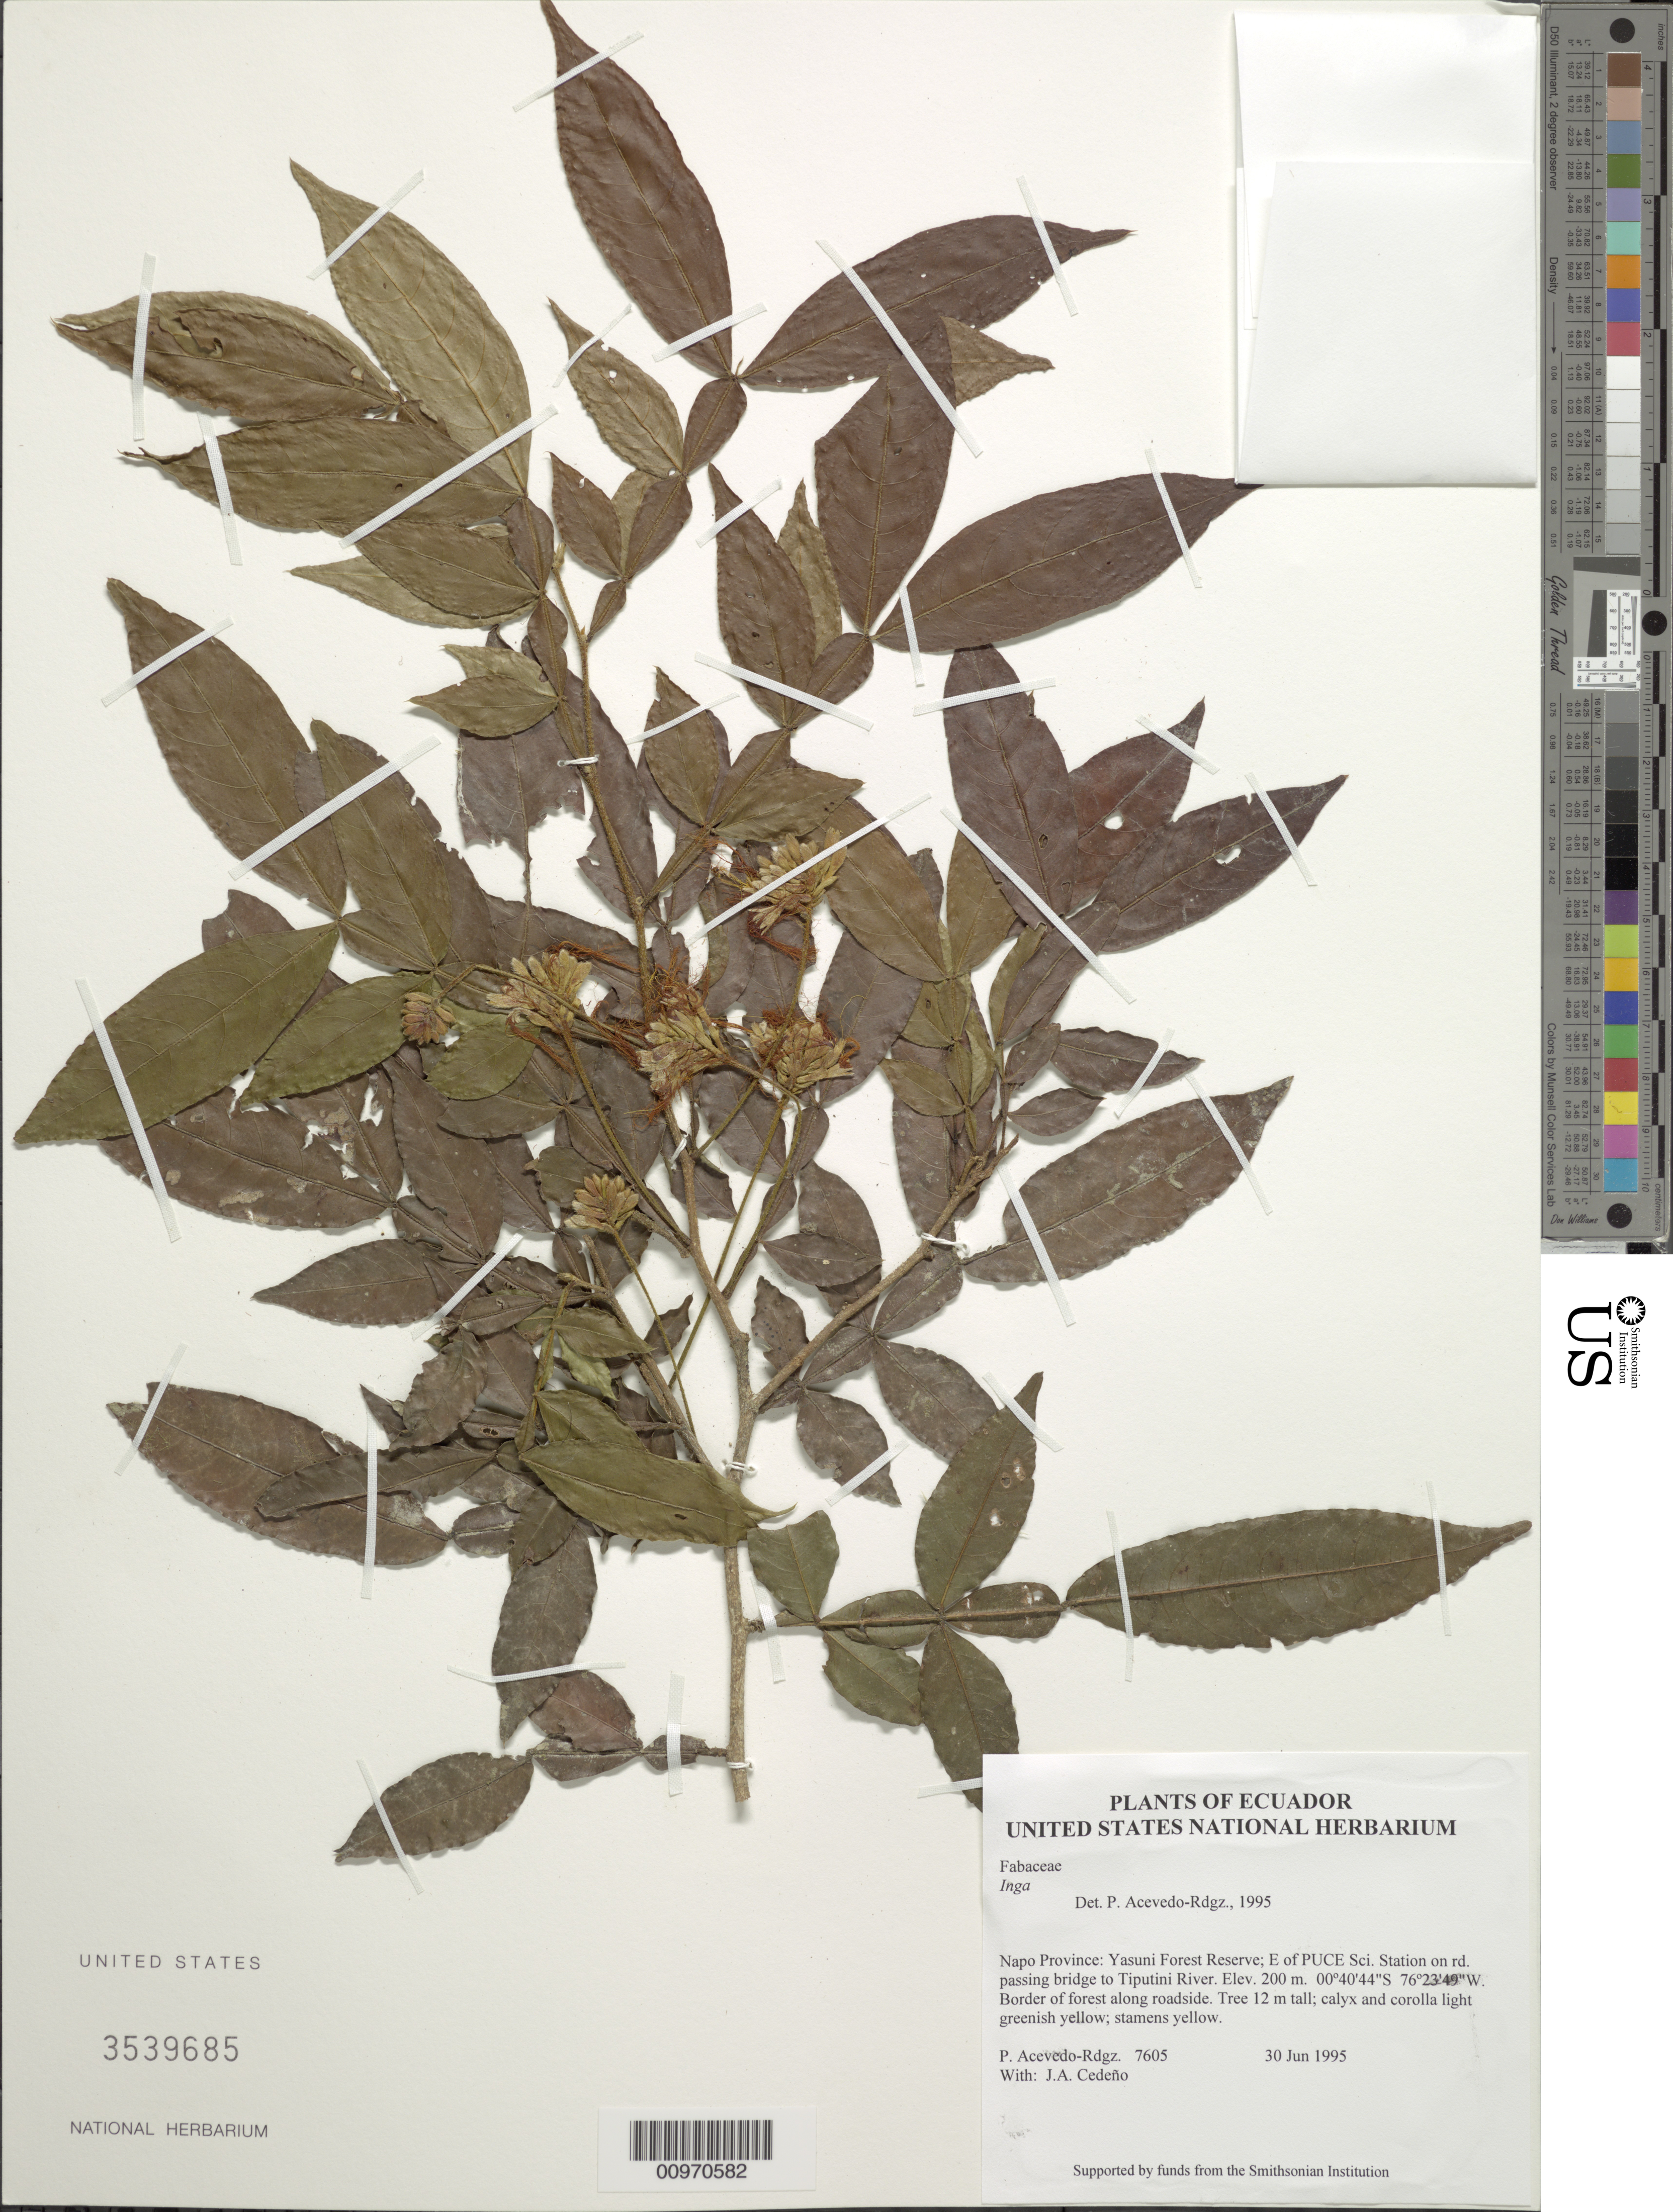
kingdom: Plantae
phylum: Tracheophyta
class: Magnoliopsida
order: Fabales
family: Fabaceae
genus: Inga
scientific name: Inga sp.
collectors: P. Acevedo-Rodr. & J. A. Cedeño M.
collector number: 7605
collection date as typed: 30 Jun 1995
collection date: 1995-06-30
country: Ecuador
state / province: Napo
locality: Napo Province: Yasuni Forest Reserve; E of PUCE Sci. Station on rd. passing bridge to Tiputini River.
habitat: Border of forest along roadside.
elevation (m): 200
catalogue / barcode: US 3539685